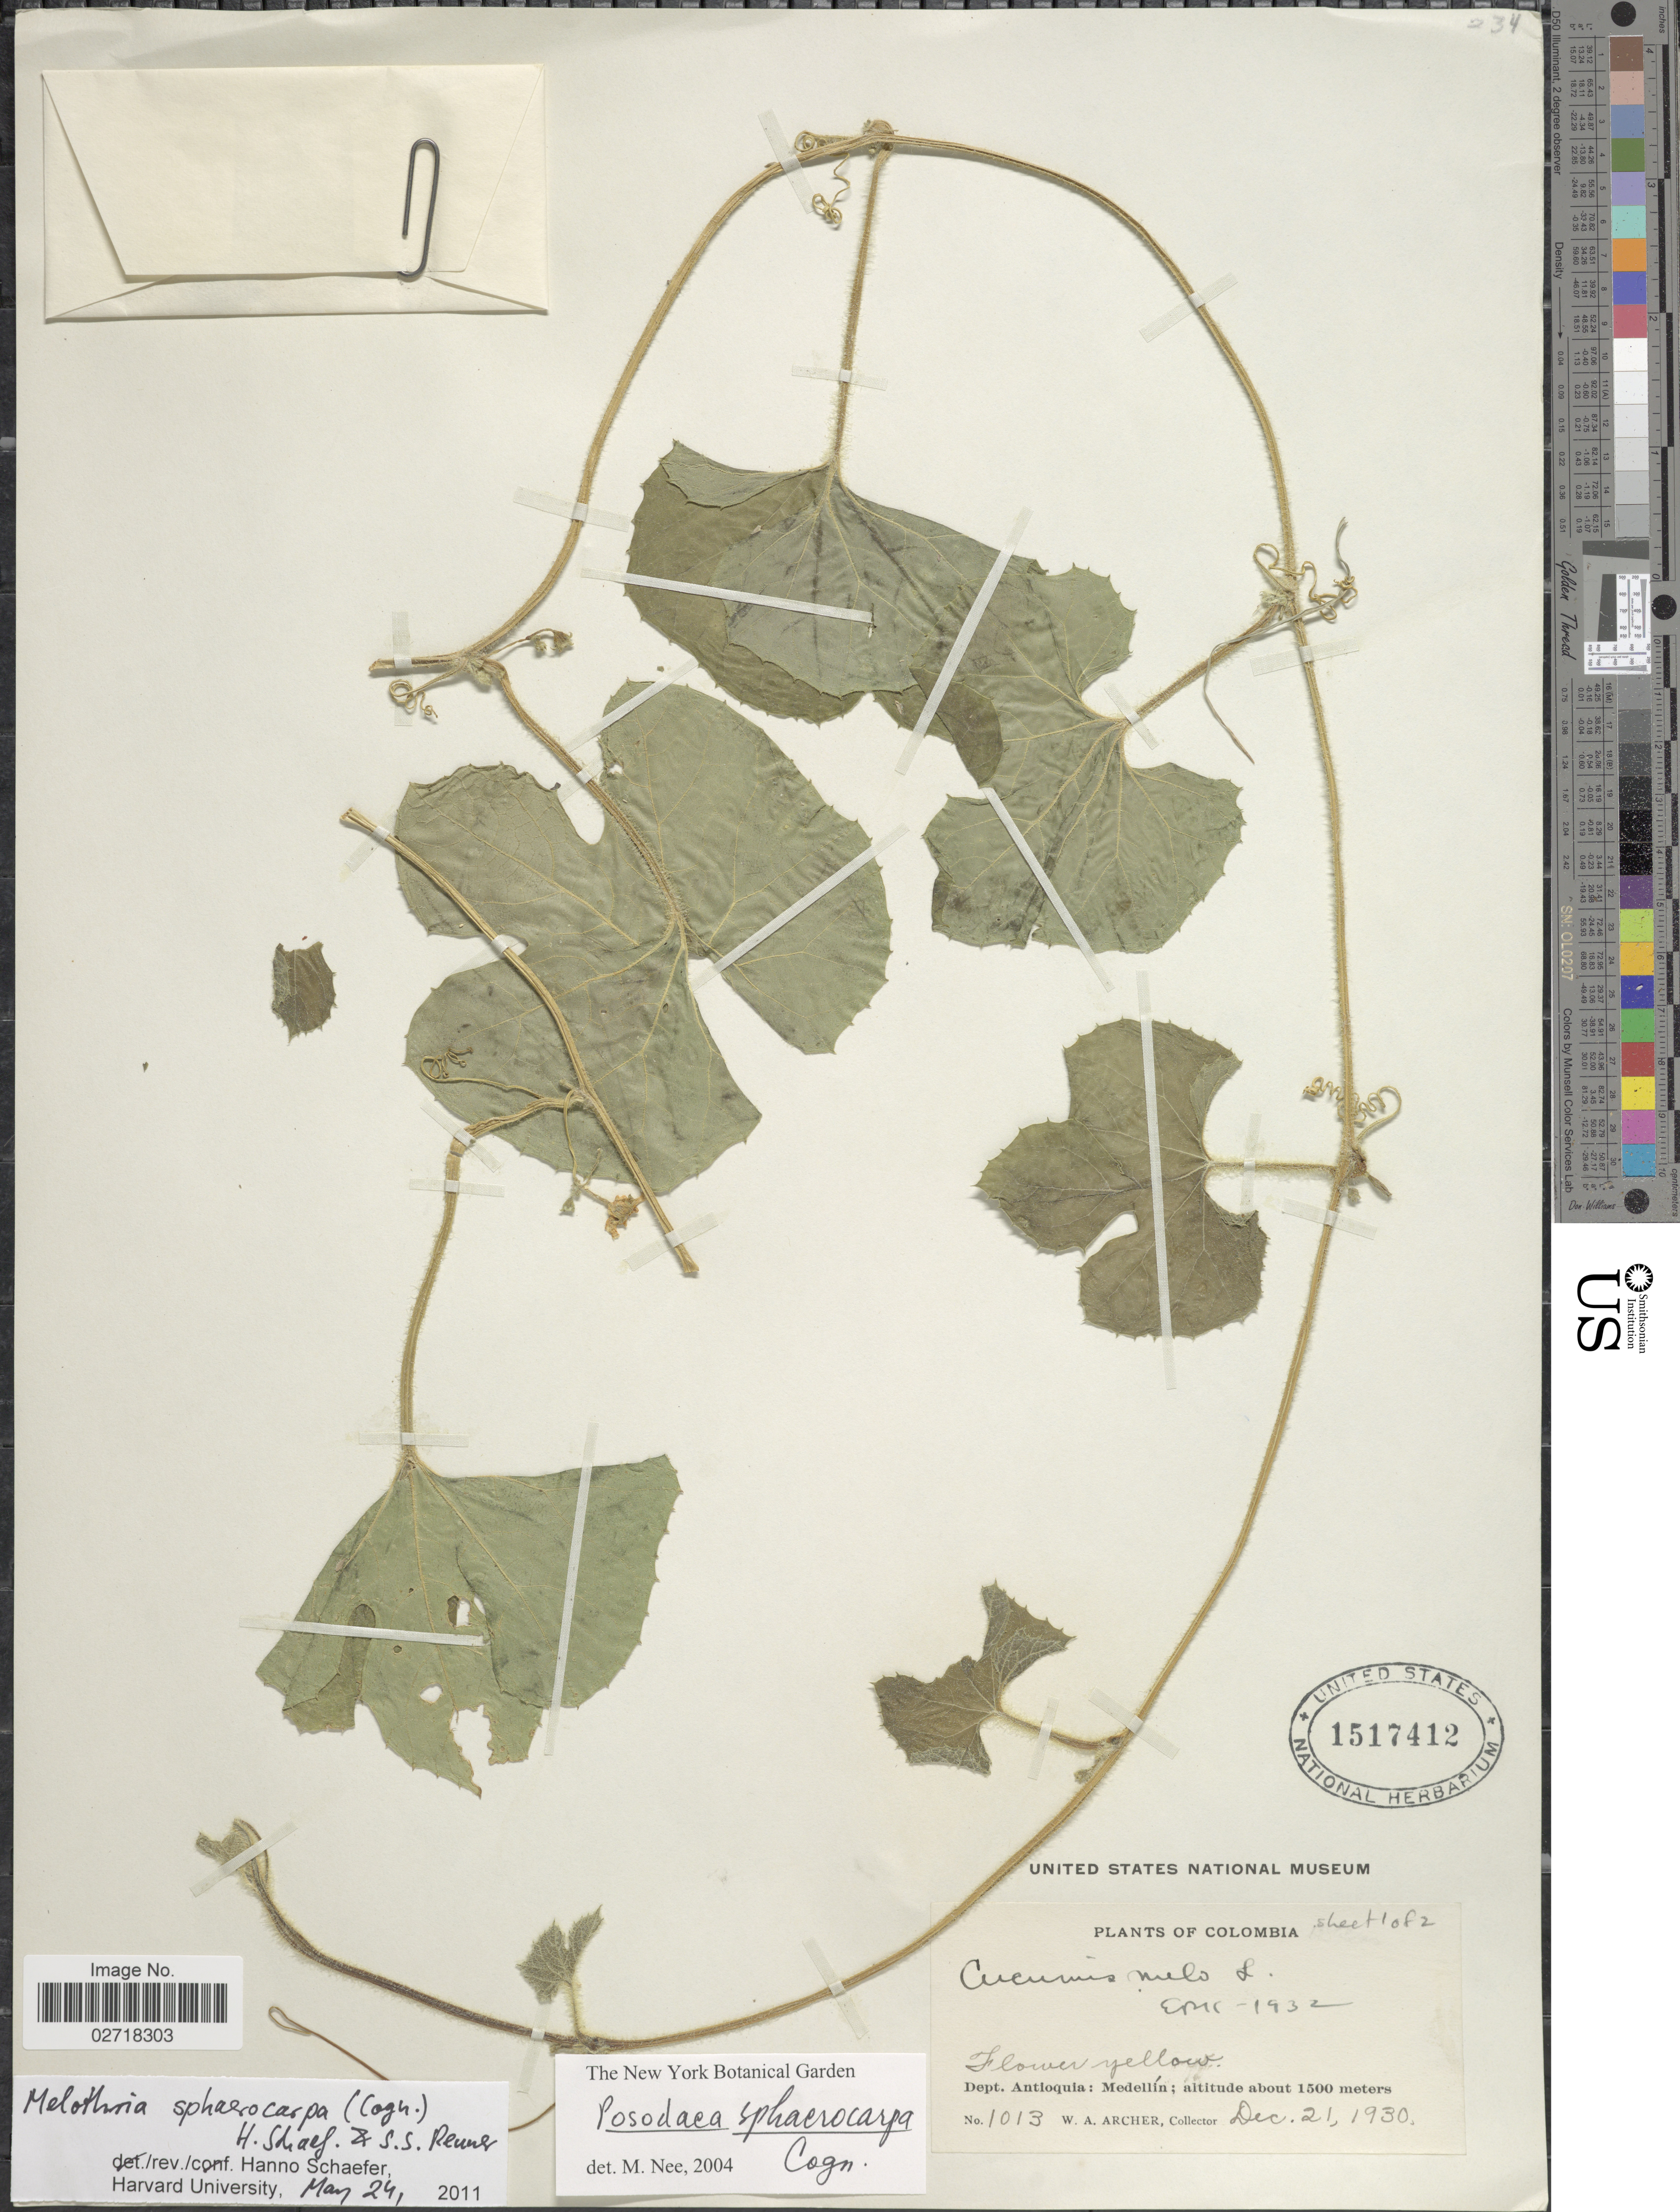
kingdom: Plantae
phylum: Tracheophyta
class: Magnoliopsida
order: Cucurbitales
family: Cucurbitaceae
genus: Melothria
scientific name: Melothria sphaerocarpa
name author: (Cogn.) H. Schaef. & S.S. Renner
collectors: W. A. Archer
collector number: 1013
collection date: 1930-12-21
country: Colombia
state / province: Antioquia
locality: Medellin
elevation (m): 1500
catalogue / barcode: US 1517412